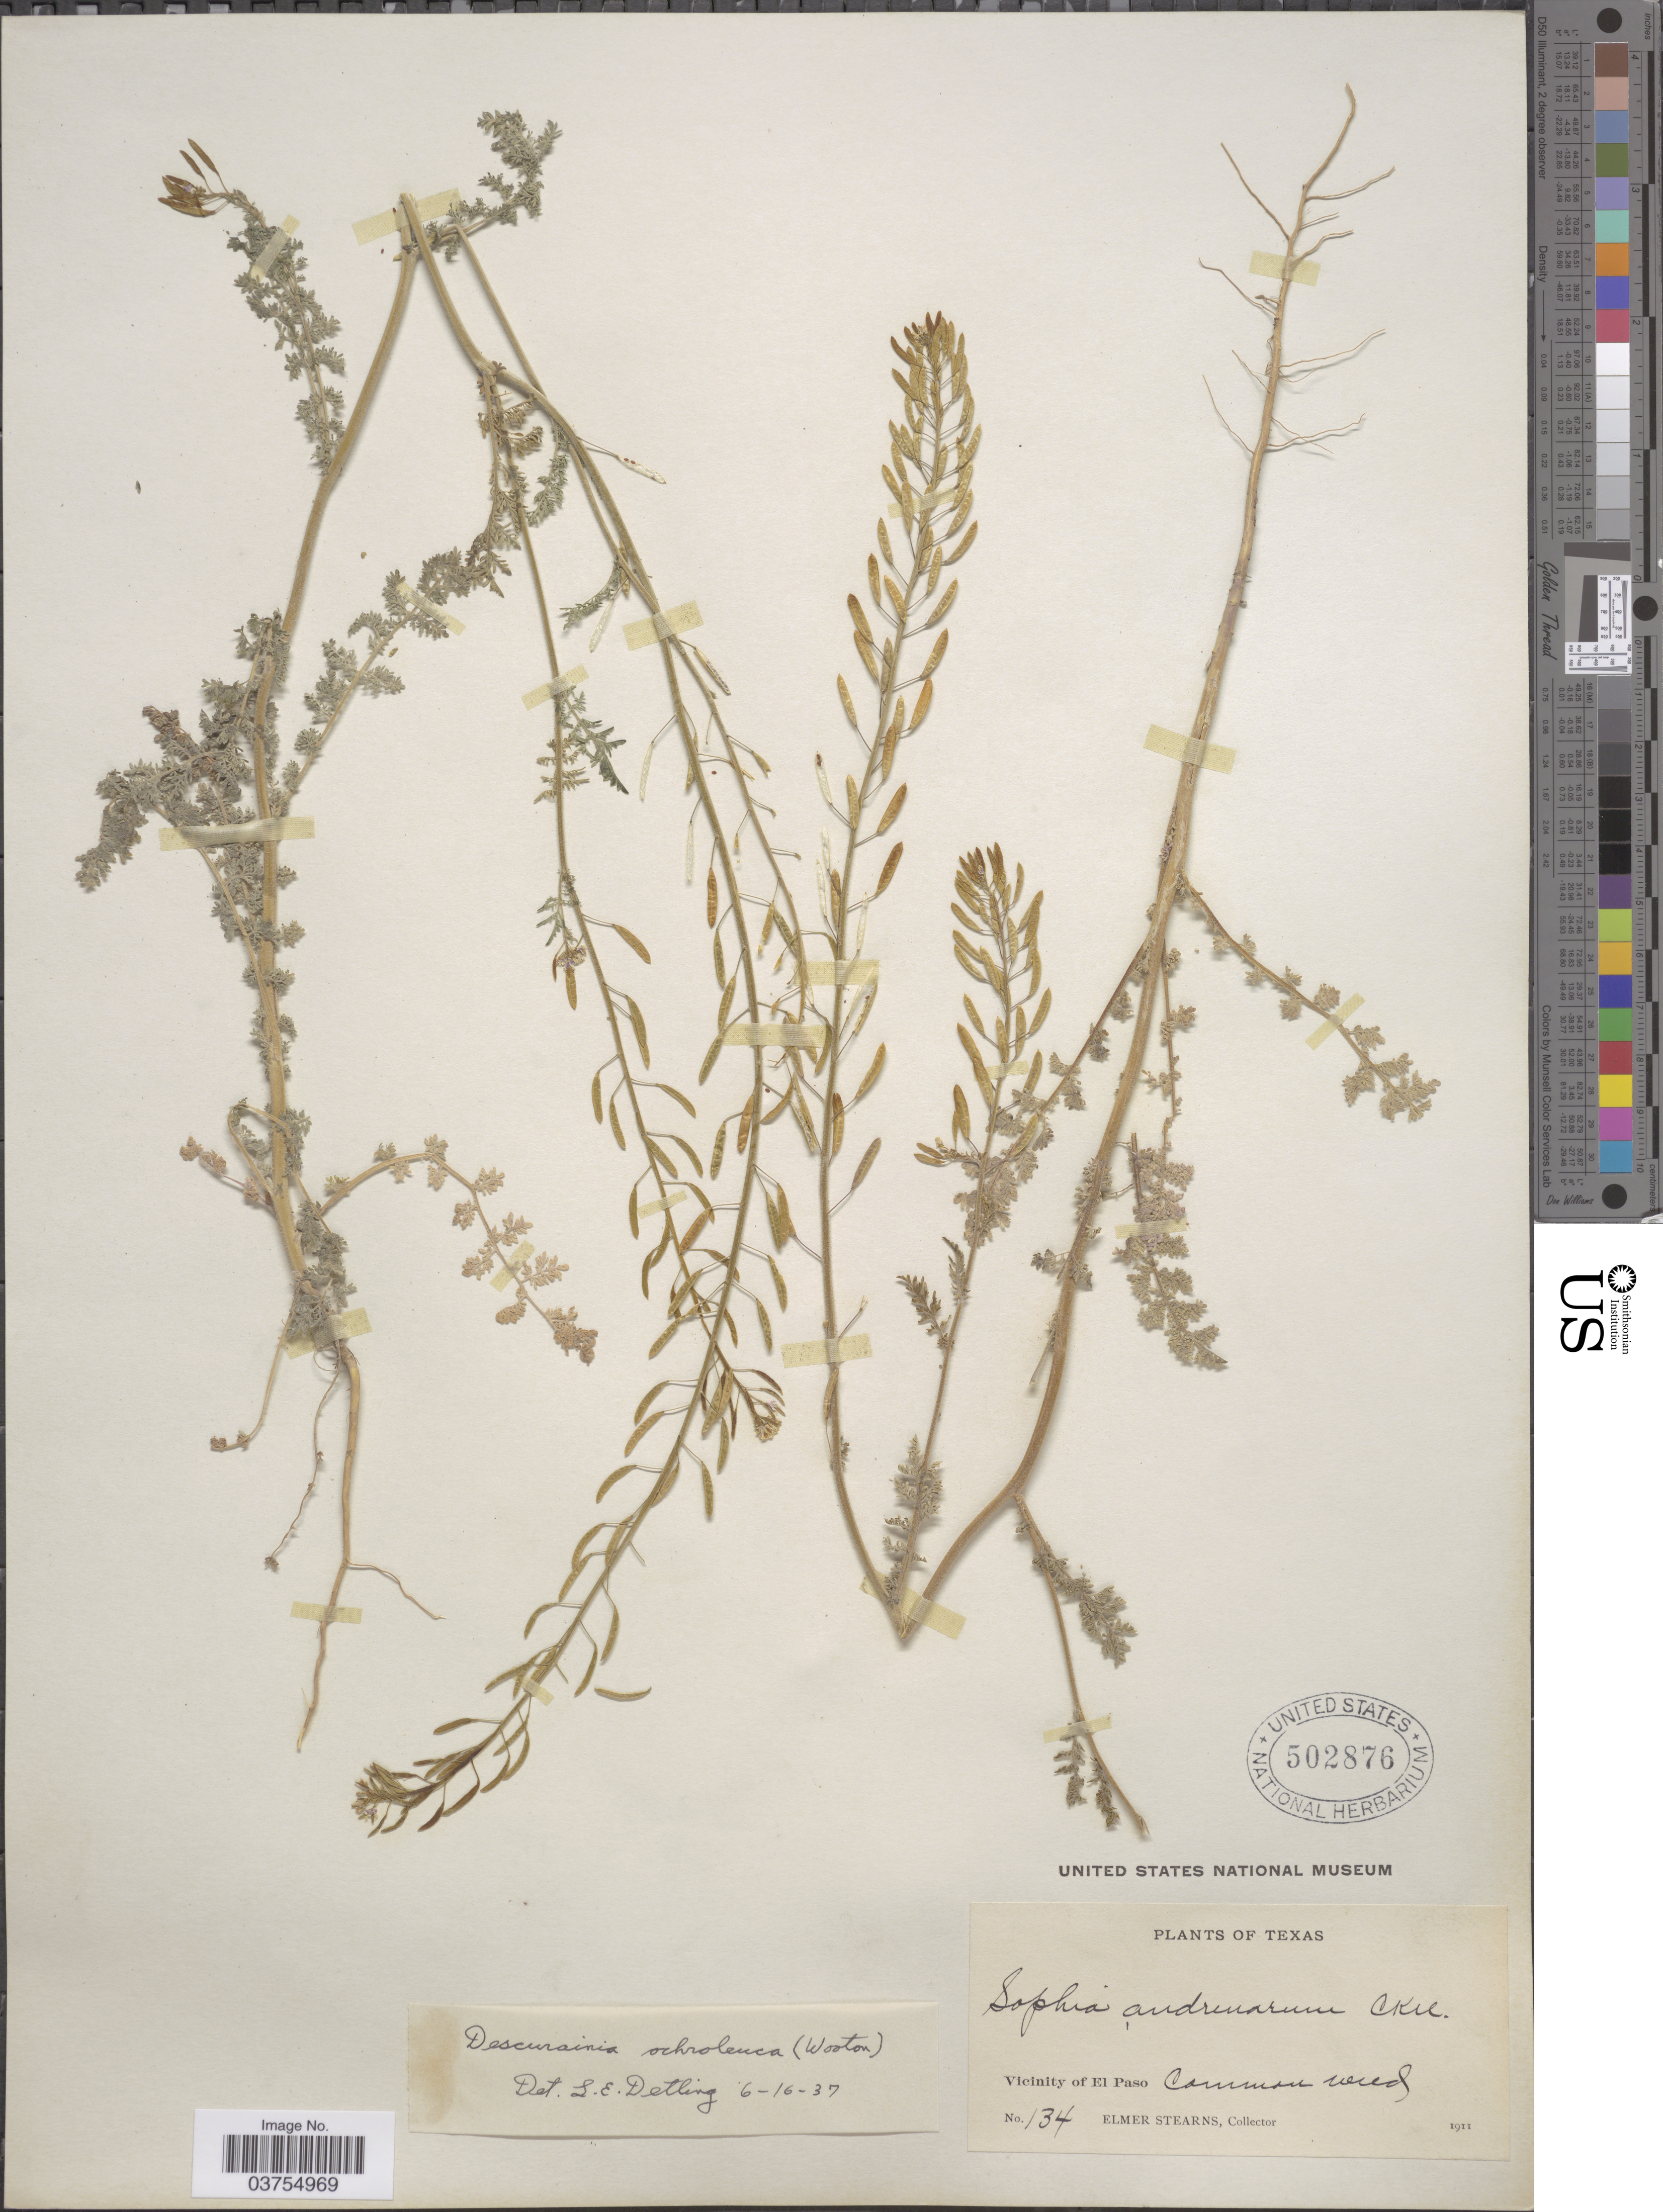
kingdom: Plantae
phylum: Tracheophyta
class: Magnoliopsida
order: Brassicales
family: Brassicaceae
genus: Descurainia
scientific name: Descurainia pinnata subsp. ochroleuca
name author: (Wooton) Detling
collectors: E. Stearns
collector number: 134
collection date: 1911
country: United States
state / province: Texas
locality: Vicinity of El Paso.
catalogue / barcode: US 502876